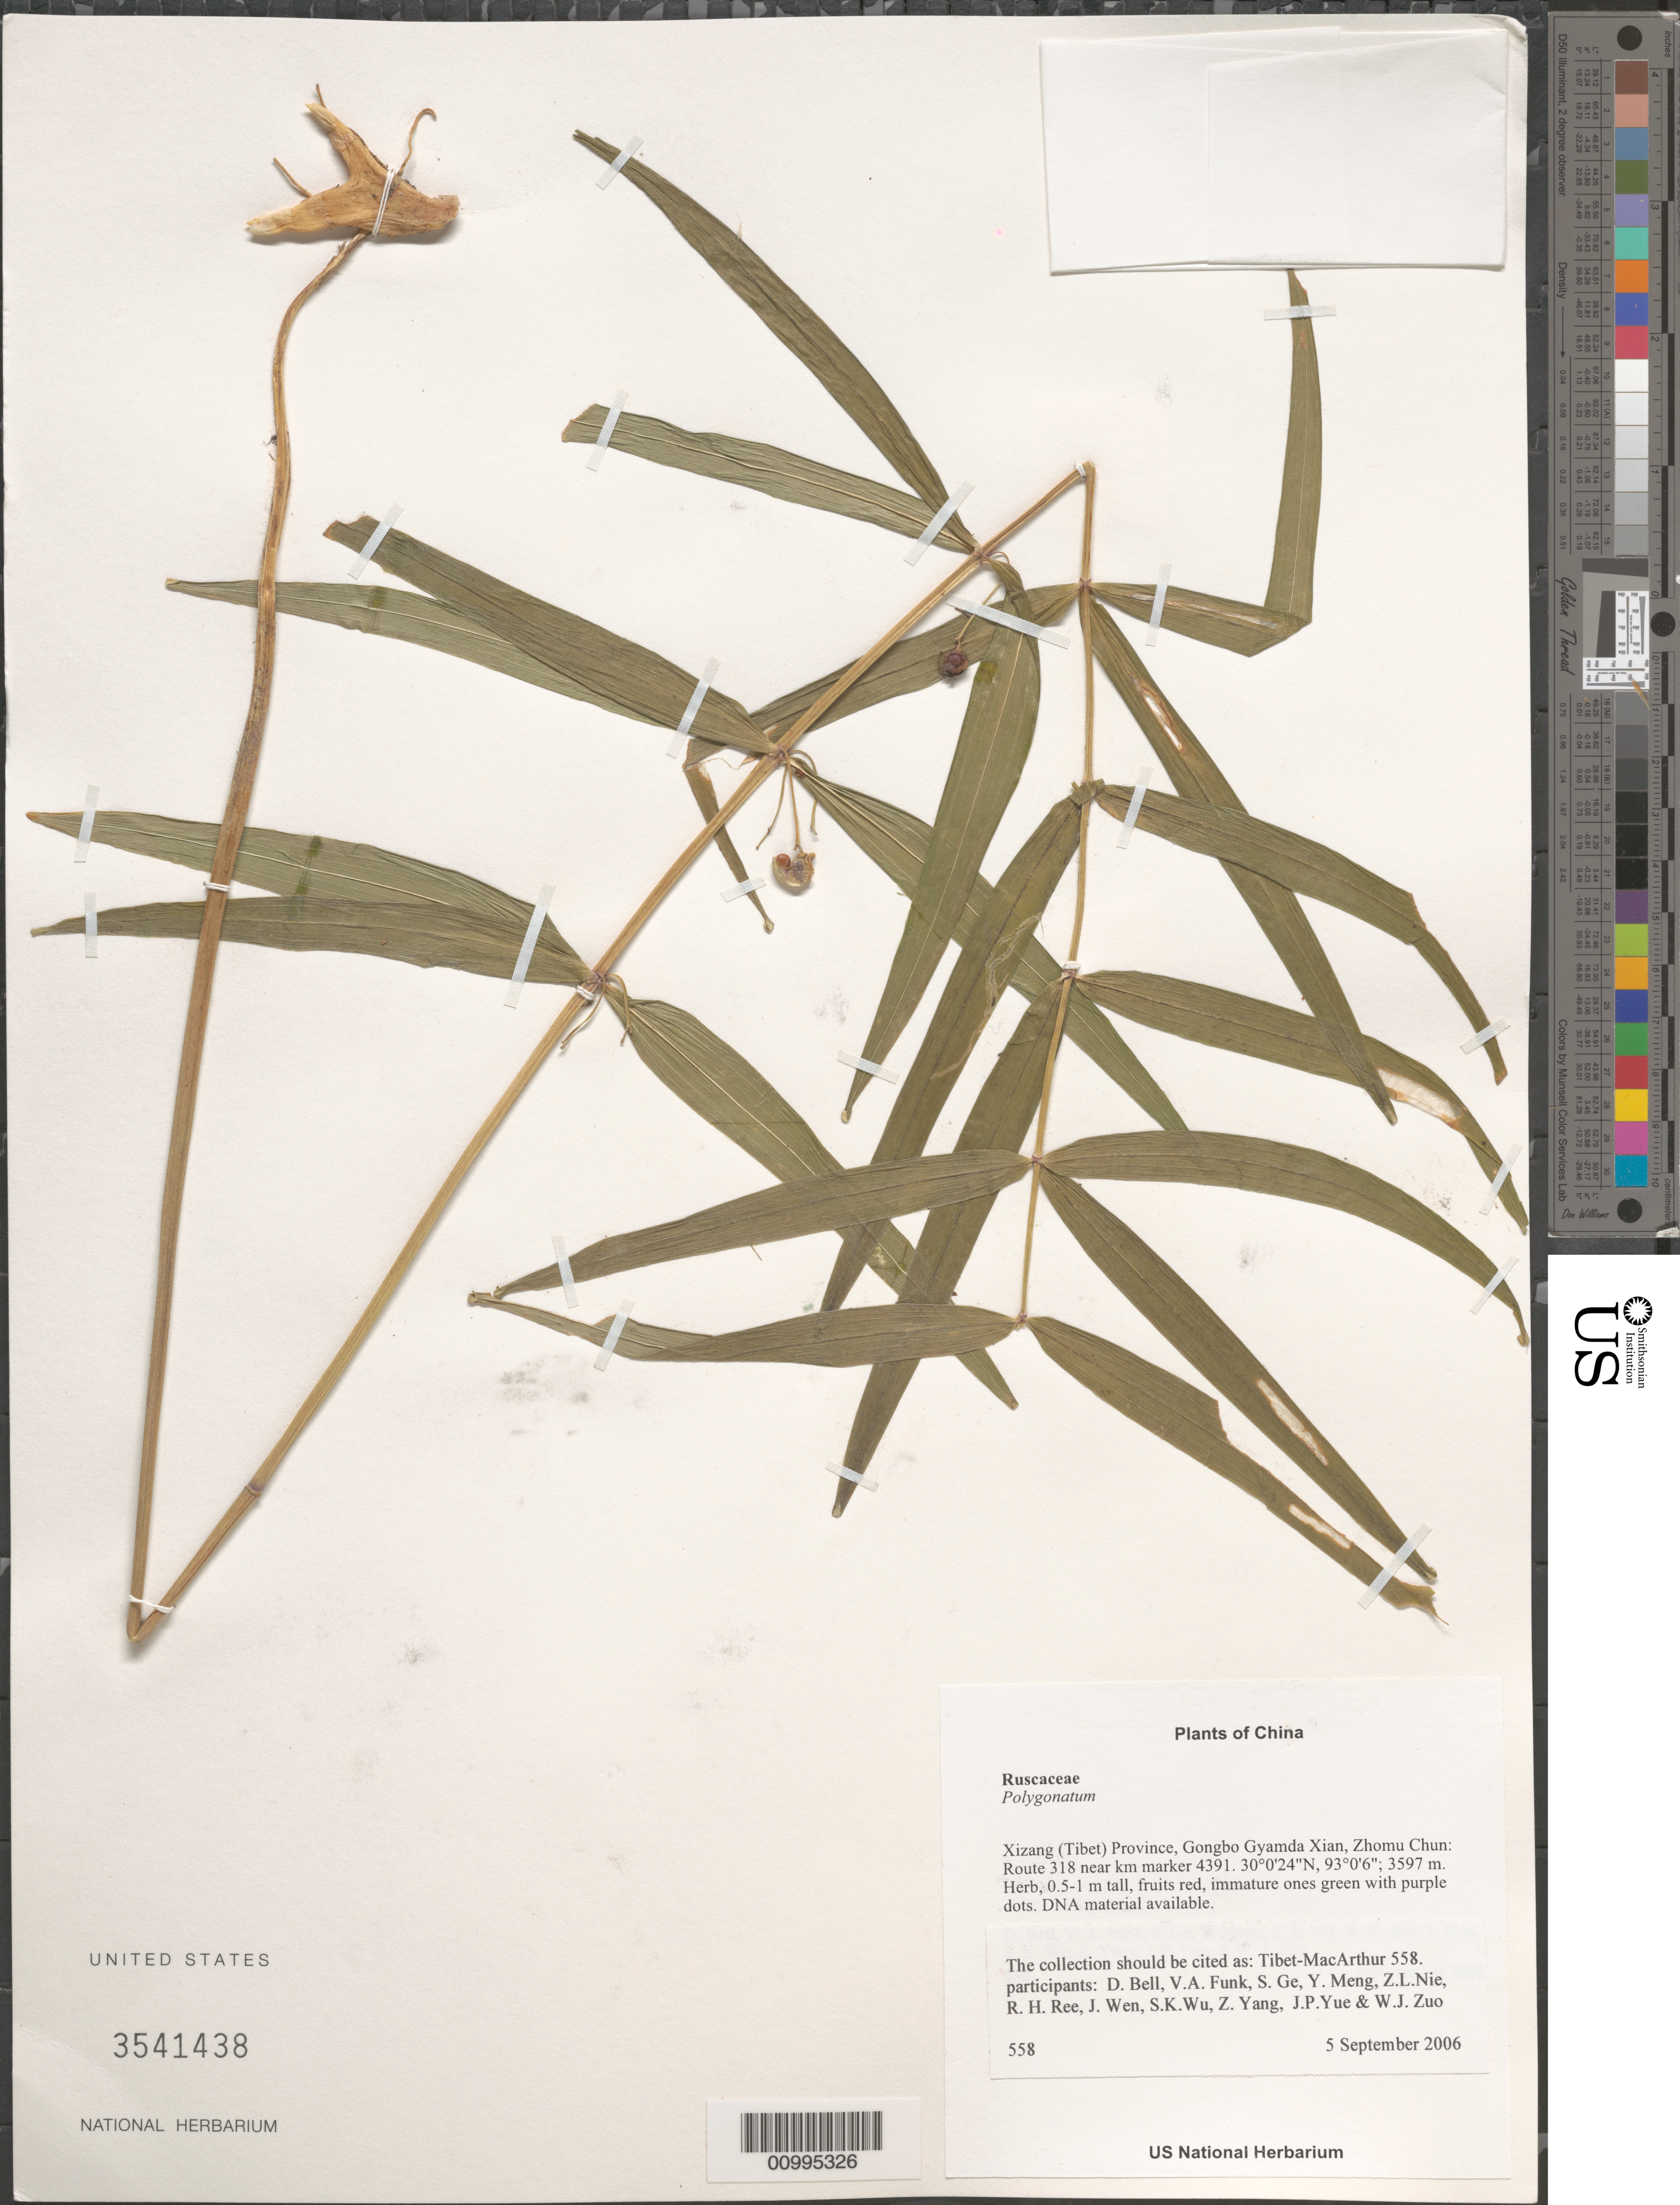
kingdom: Plantae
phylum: Tracheophyta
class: Liliopsida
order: Asparagales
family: Asparagaceae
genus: Polygonatum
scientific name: Polygonatum sp.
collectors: Tibet-MacArthur, D. A. Bell, V. Funk, S. Ge, Y. Meng, Z. Nie, R. Ree, J. Wen, S. K. Wu, Z. Yang, J. Yue & W. Zuo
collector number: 558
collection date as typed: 05 Sep 2006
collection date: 2006-09-05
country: China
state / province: Xizang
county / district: Gongbo Gyamda Xian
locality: Zhomu Chun. Route 318 near km marker 4391.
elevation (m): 3597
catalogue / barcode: US 3541438